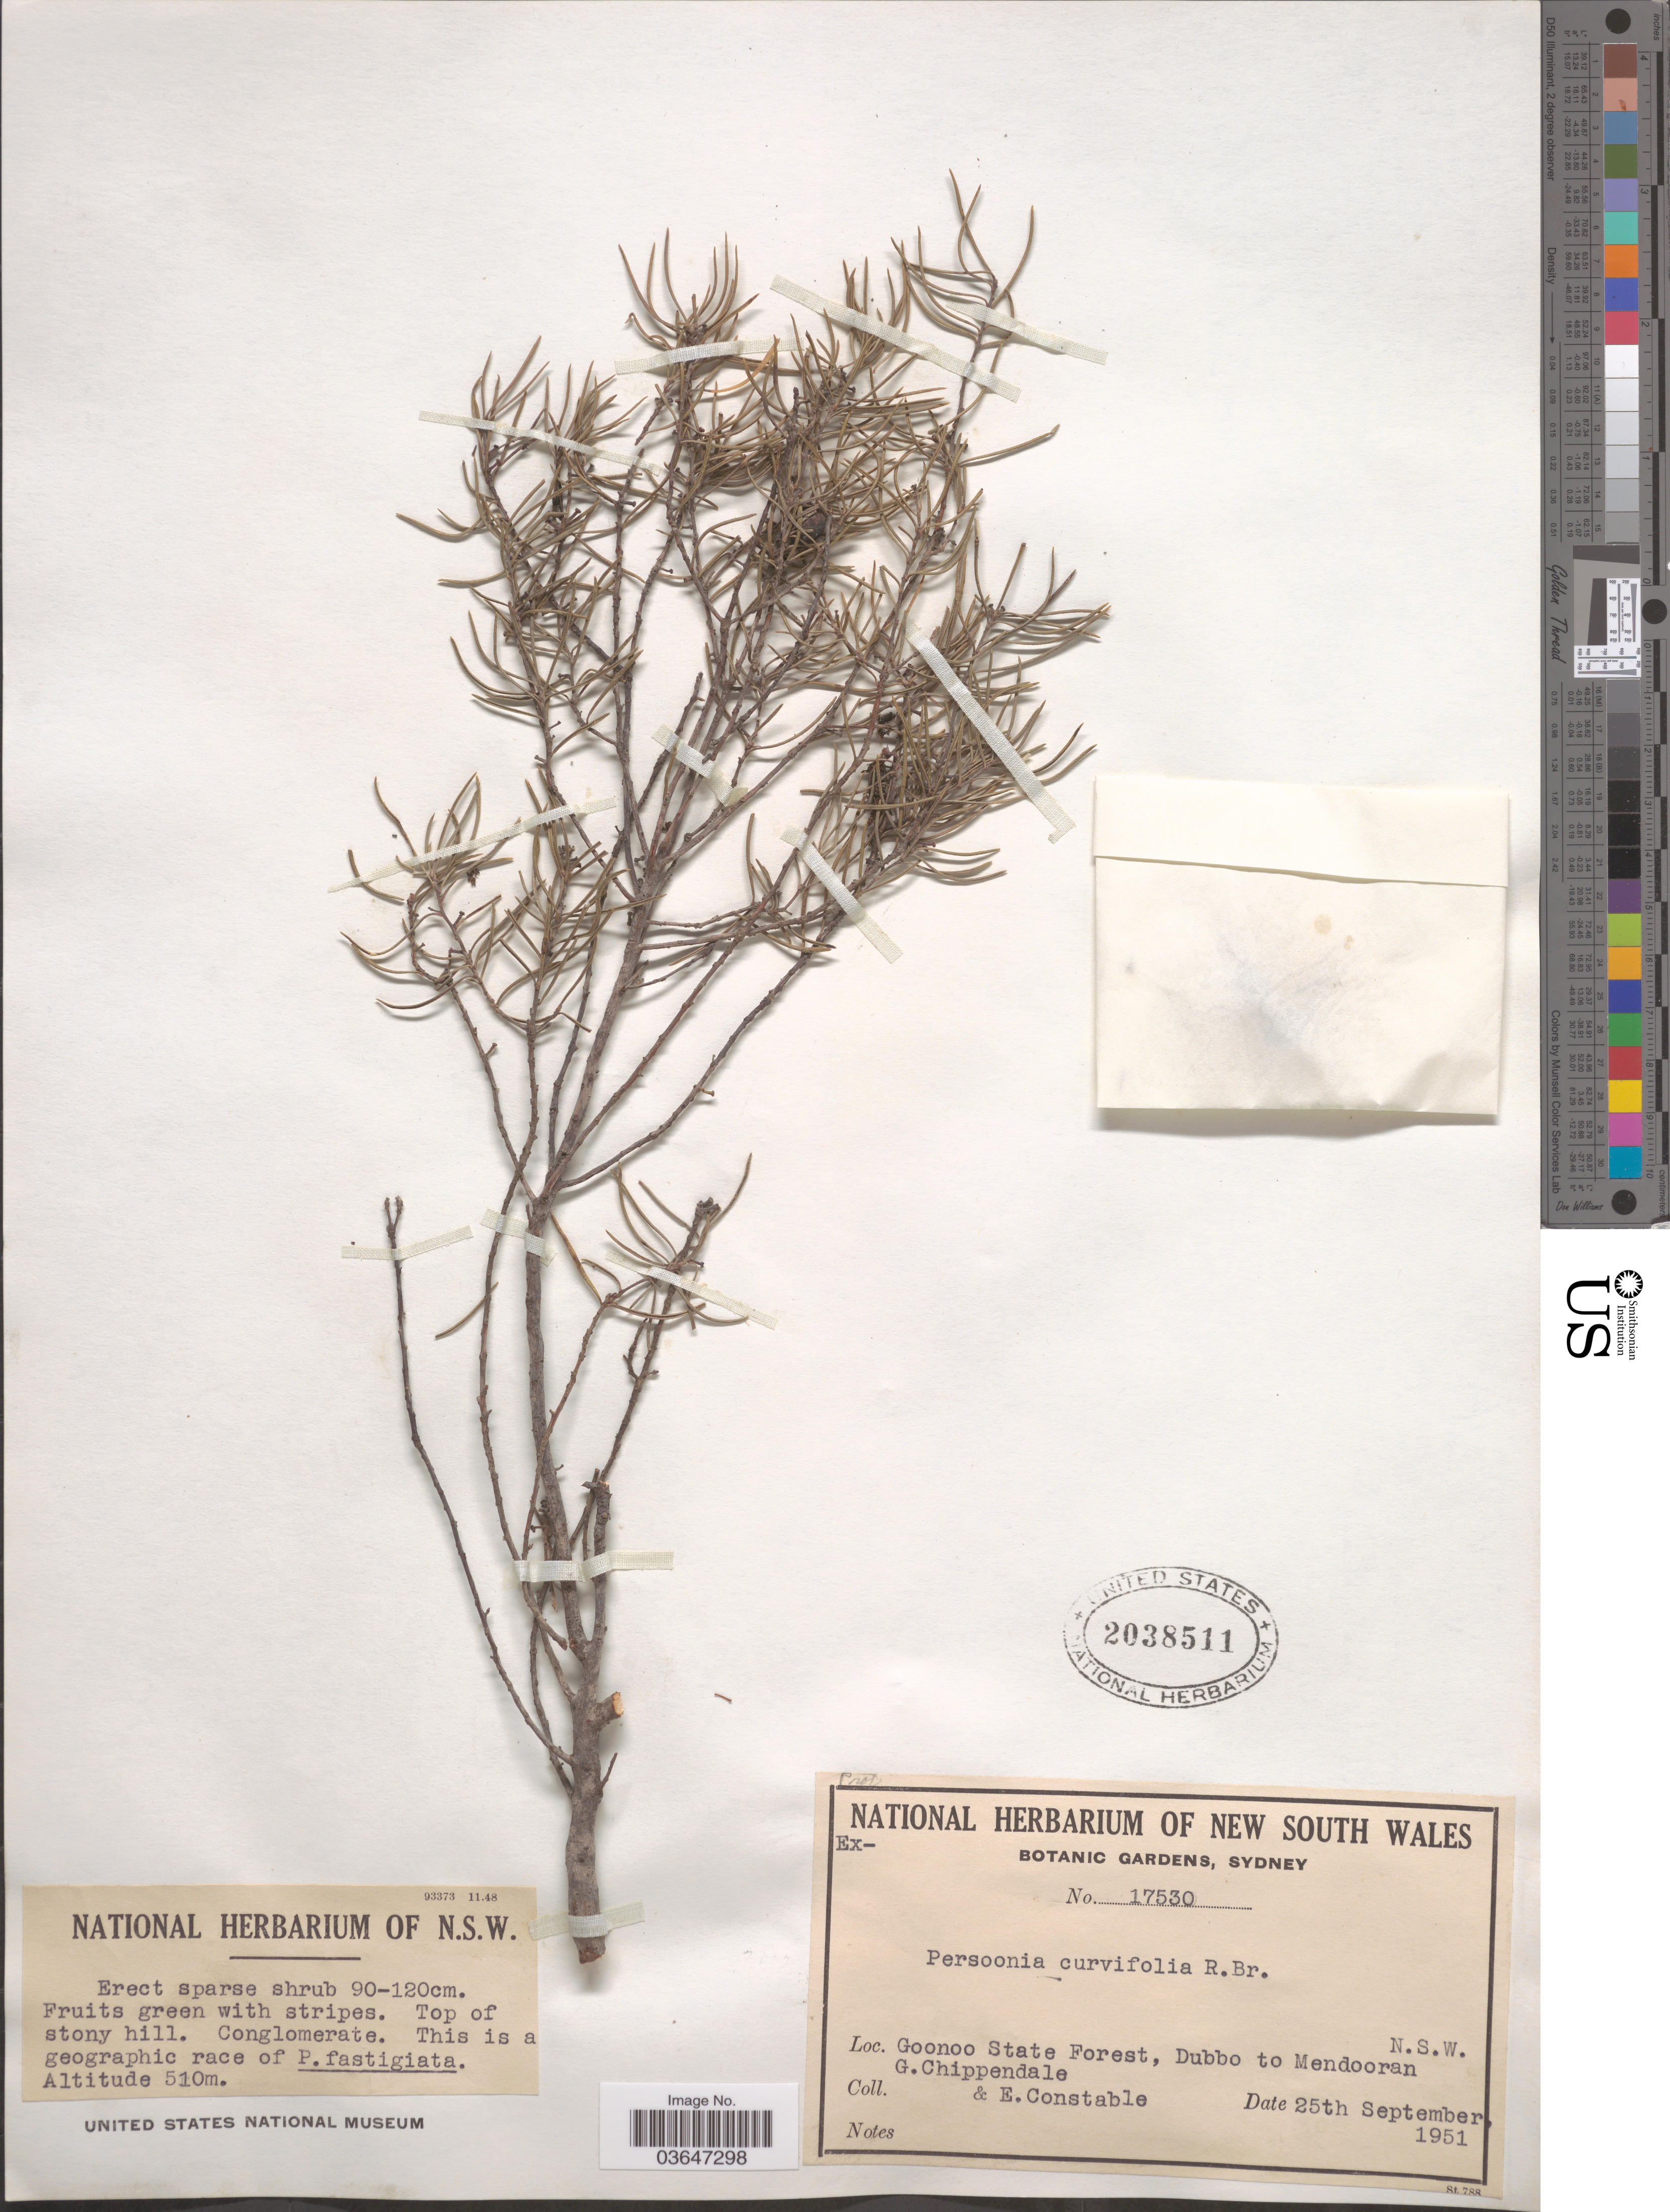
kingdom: Plantae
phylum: Tracheophyta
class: Magnoliopsida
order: Proteales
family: Proteaceae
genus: Persoonia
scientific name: Persoonia curvifolia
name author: R. Br.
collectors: G. Chippendale & E. F. Constable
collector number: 17530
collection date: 1951-09-25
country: Australia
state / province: New South Wales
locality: Goonoo State Forest, Dubbo to Mendooran.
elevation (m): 510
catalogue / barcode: US 2038511